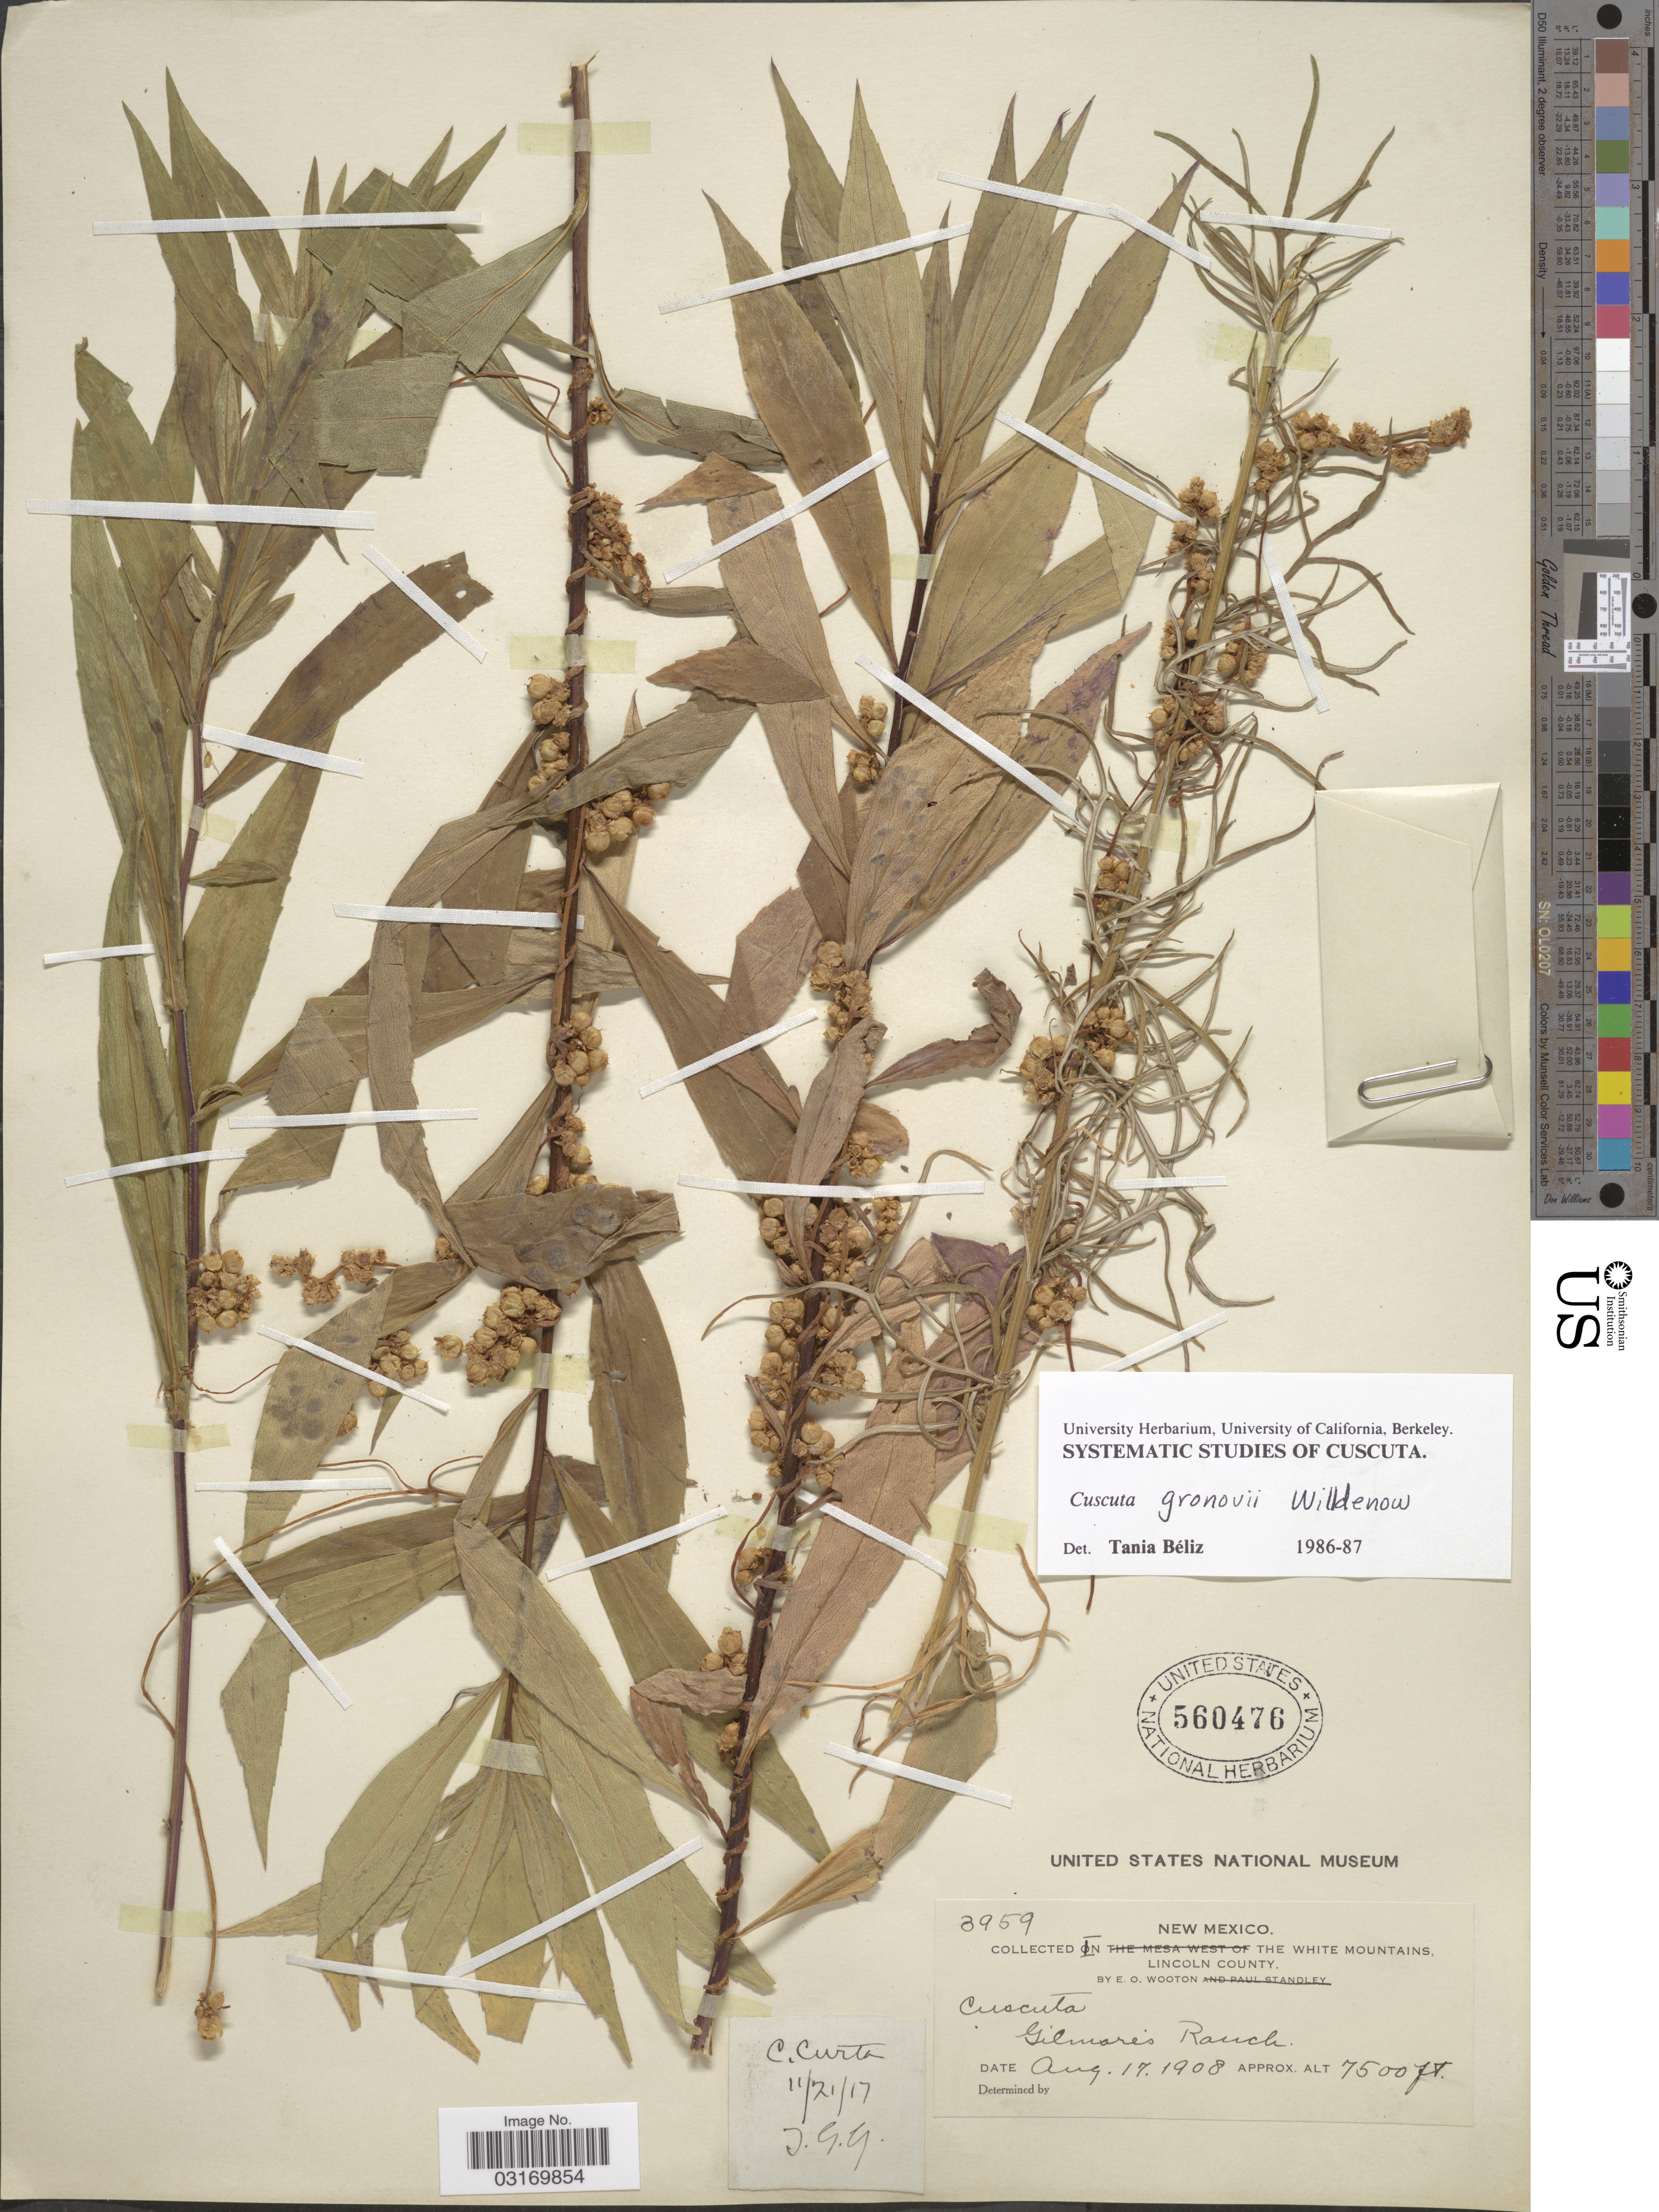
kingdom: Plantae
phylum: Tracheophyta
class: Magnoliopsida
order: Solanales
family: Convolvulaceae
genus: Cuscuta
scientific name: Cuscuta gronovii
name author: Willd. ex Schult.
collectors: E. O. Wooton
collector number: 3959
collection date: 1908-08-17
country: United States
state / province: New Mexico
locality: In the White Mountains, Lincoln County. Gilmare's Ranch.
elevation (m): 2286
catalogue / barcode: US 560476